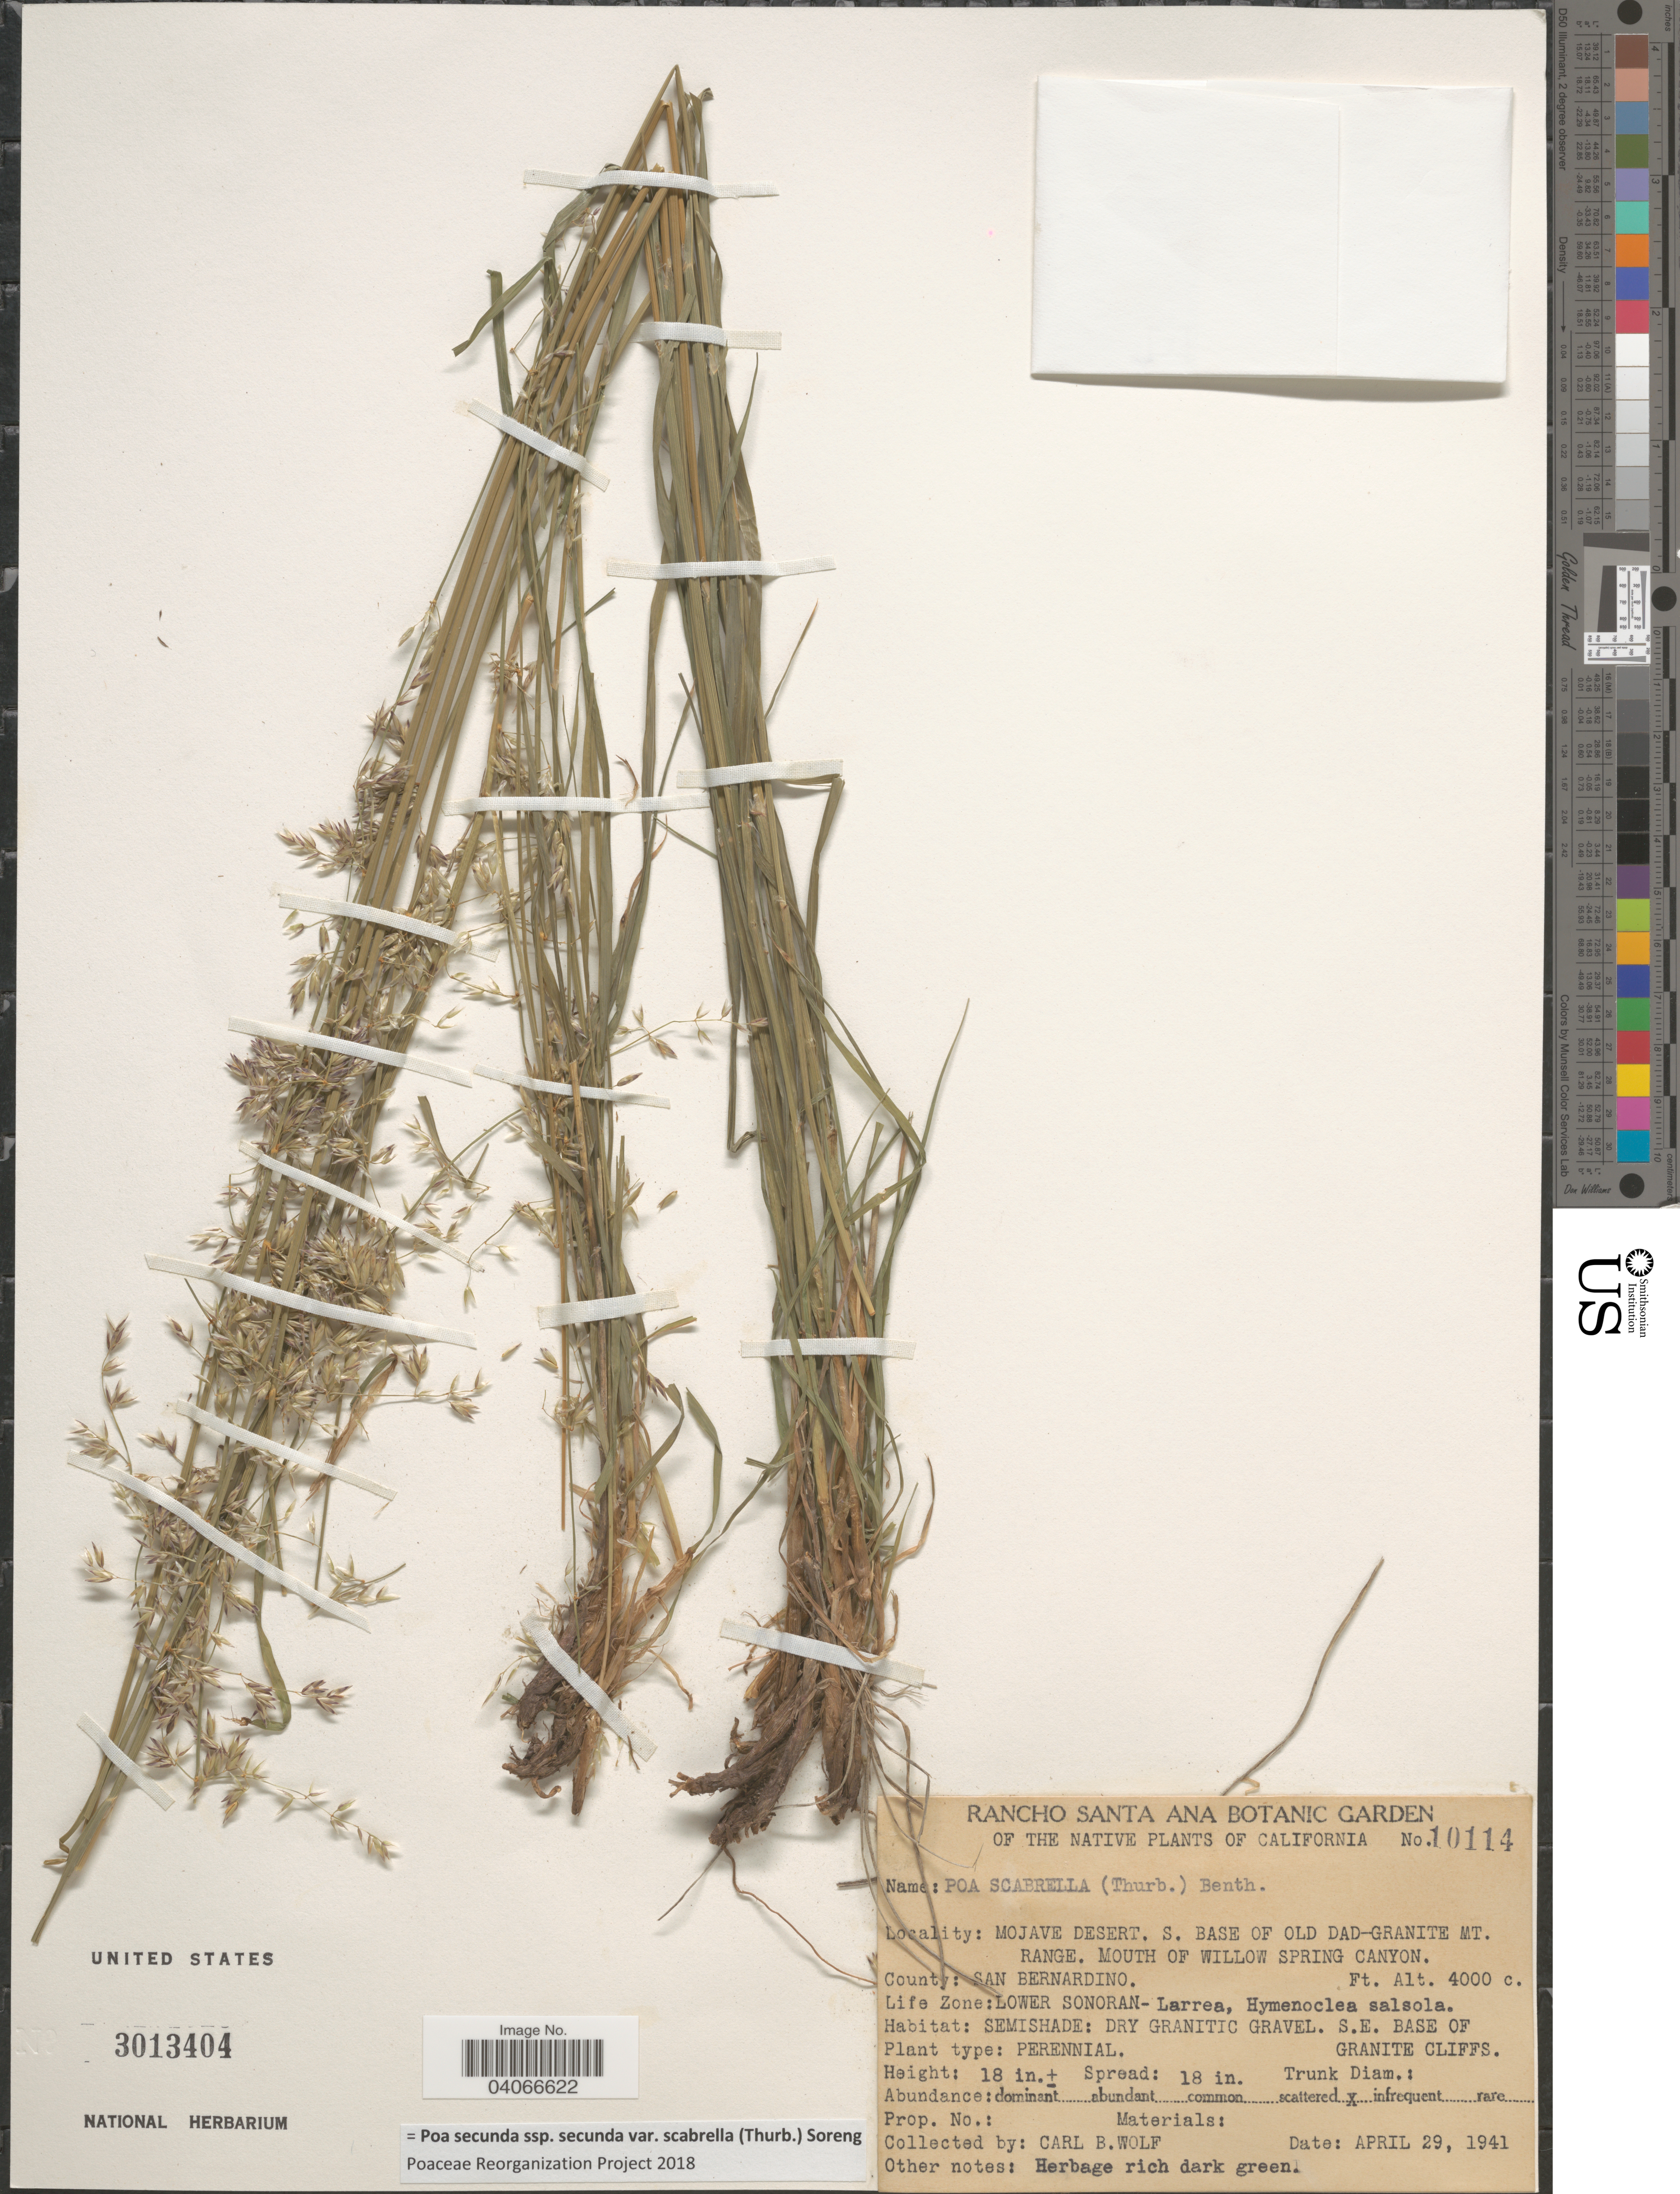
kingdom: Plantae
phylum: Tracheophyta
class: Liliopsida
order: Poales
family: Poaceae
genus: Poa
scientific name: Poa secunda subsp. secunda var. scabrella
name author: (Thurb.) Soreng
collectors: C. B. Wolf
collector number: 10114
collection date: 1941-04-29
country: United States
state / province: California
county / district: San Bernardino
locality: Mojave Desert, S. Base of Old Dad-Granite Mt. Range. Mouth of Willow Spring Canyon. County: San Bernardino. Life Zone: Lower Sonoran.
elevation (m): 1219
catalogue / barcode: US 3013404